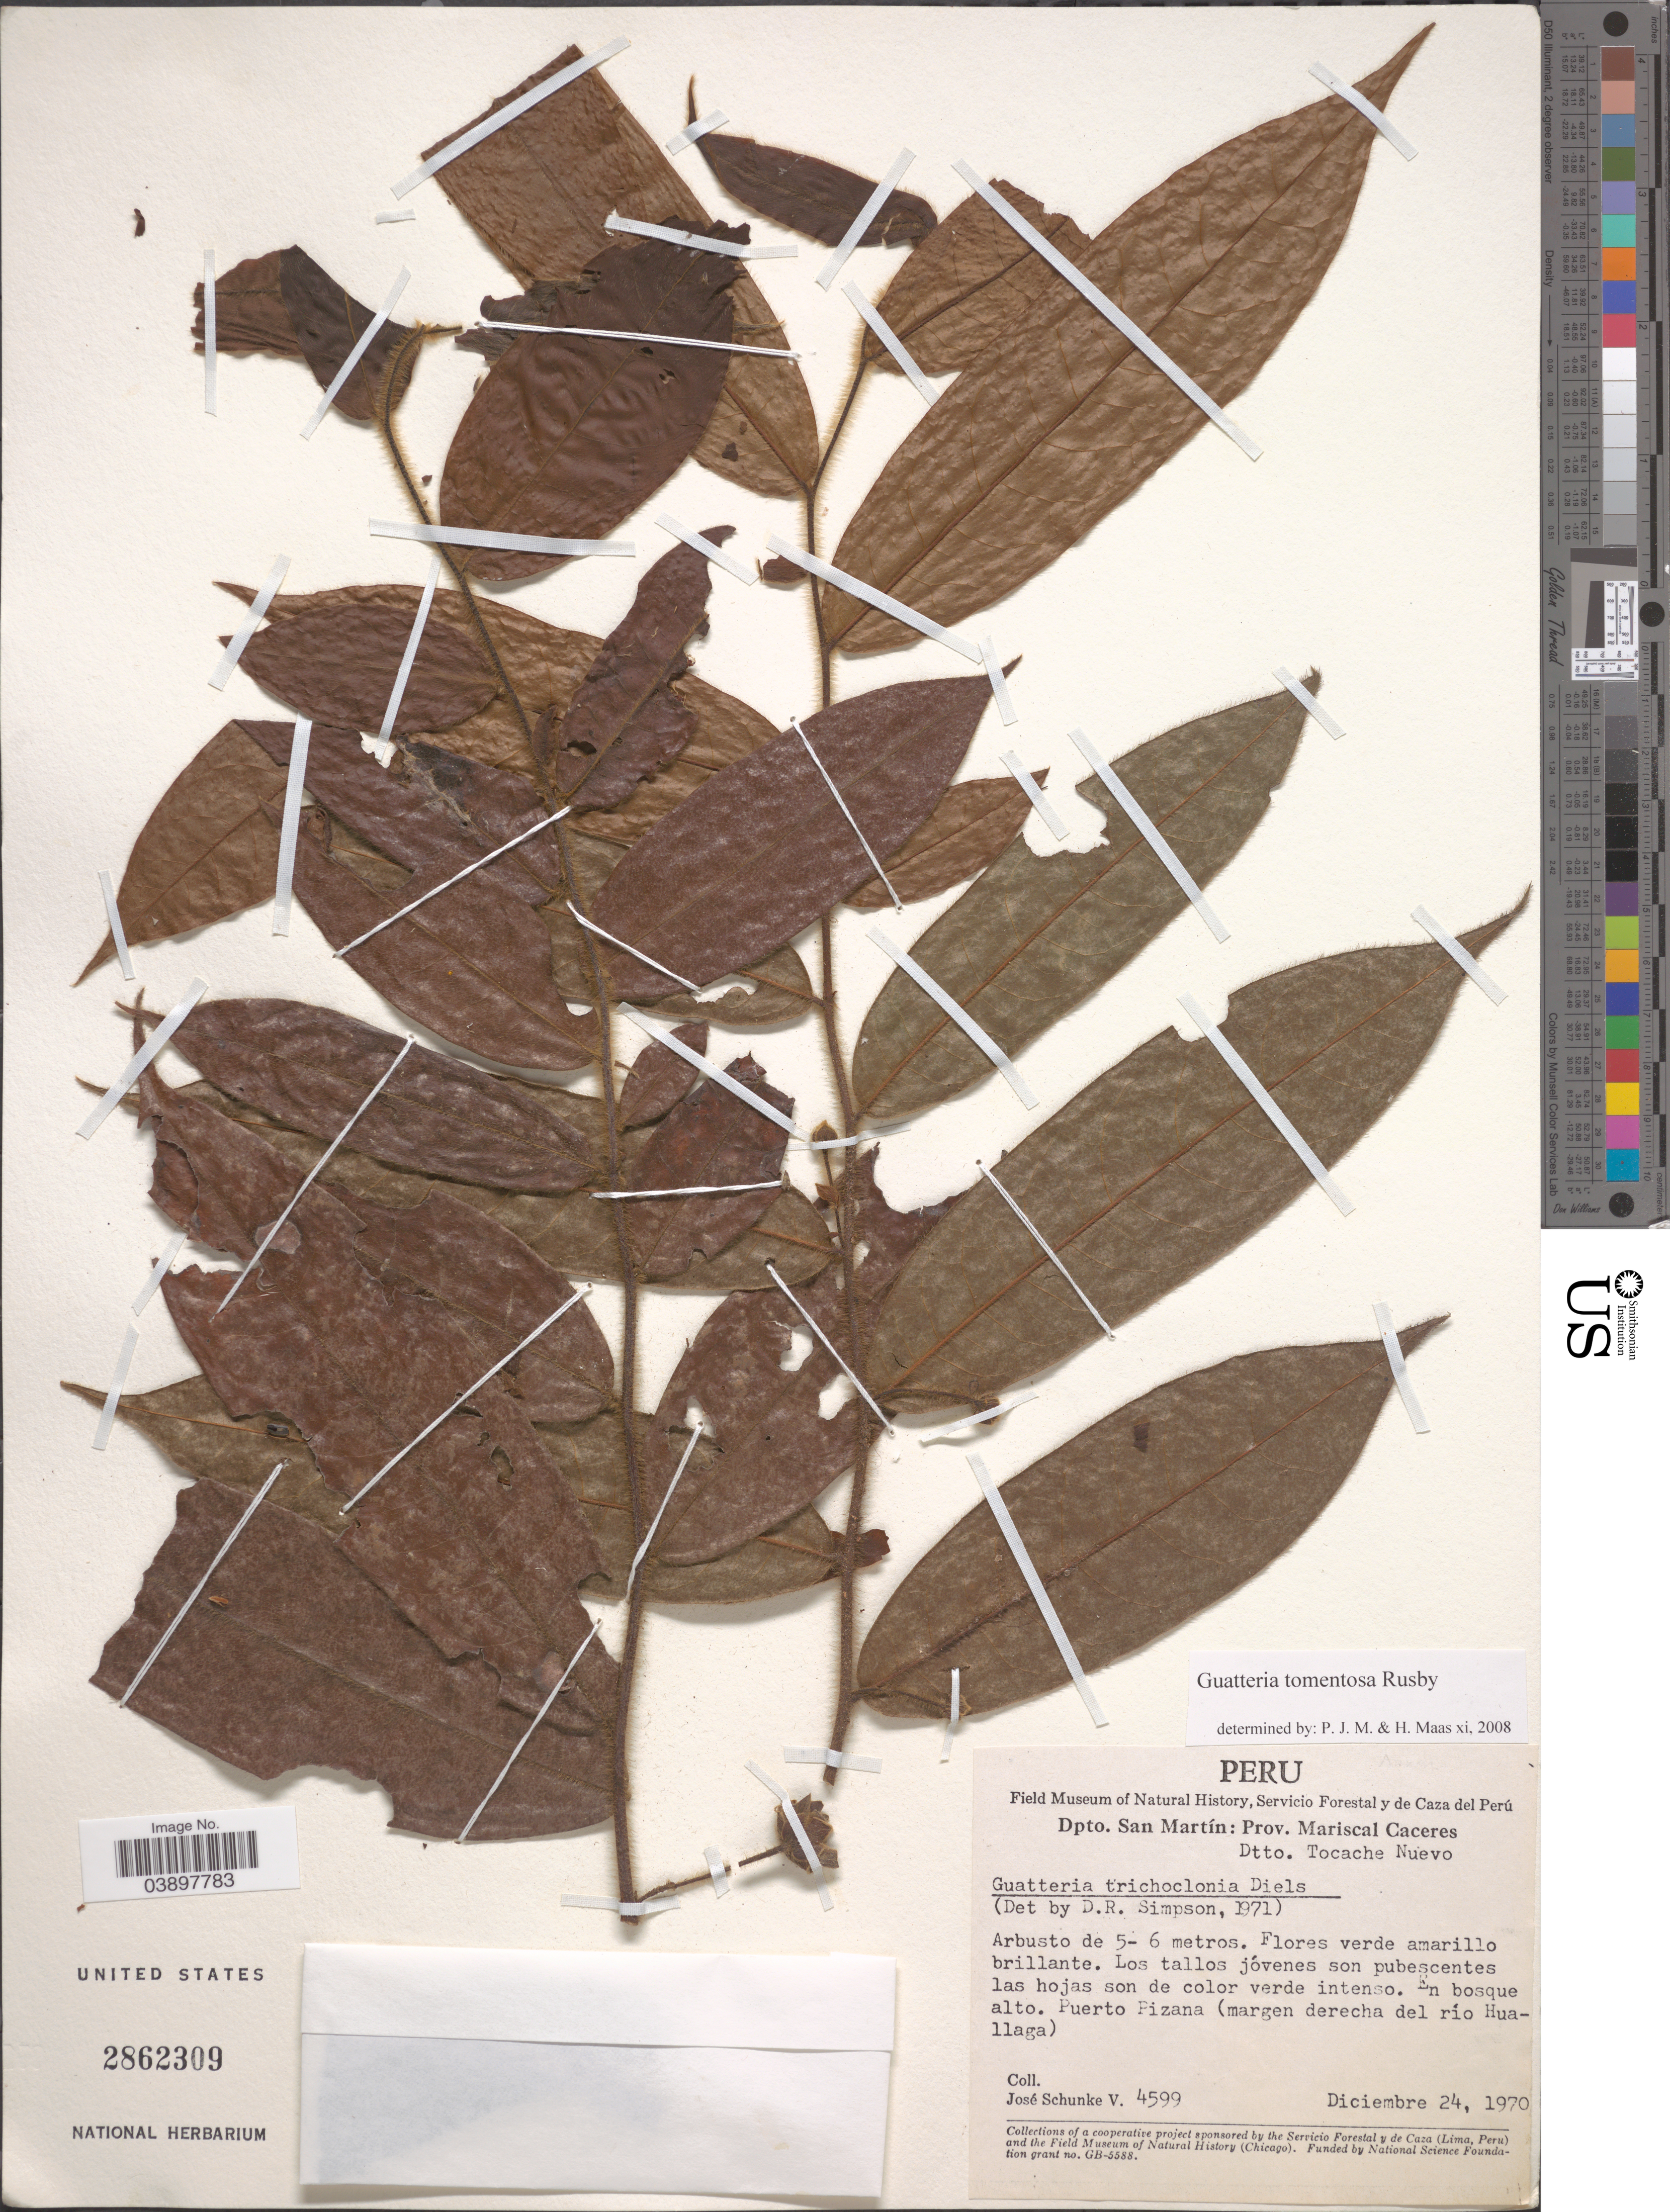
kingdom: Plantae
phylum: Tracheophyta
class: Magnoliopsida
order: Magnoliales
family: Annonaceae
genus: Guatteria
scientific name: Guatteria tomentosa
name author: Rusby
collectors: J. Schunke Vigo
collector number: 4599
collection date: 1970-12-24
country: Peru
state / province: San Martín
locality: Dpto. San Martín: Prov. Mariscal Caceres. Dtto, Tocache Nuevo. En bosque alto. Puerto Pizana (margen derecha del río Huallaga.)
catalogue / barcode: US 2862309